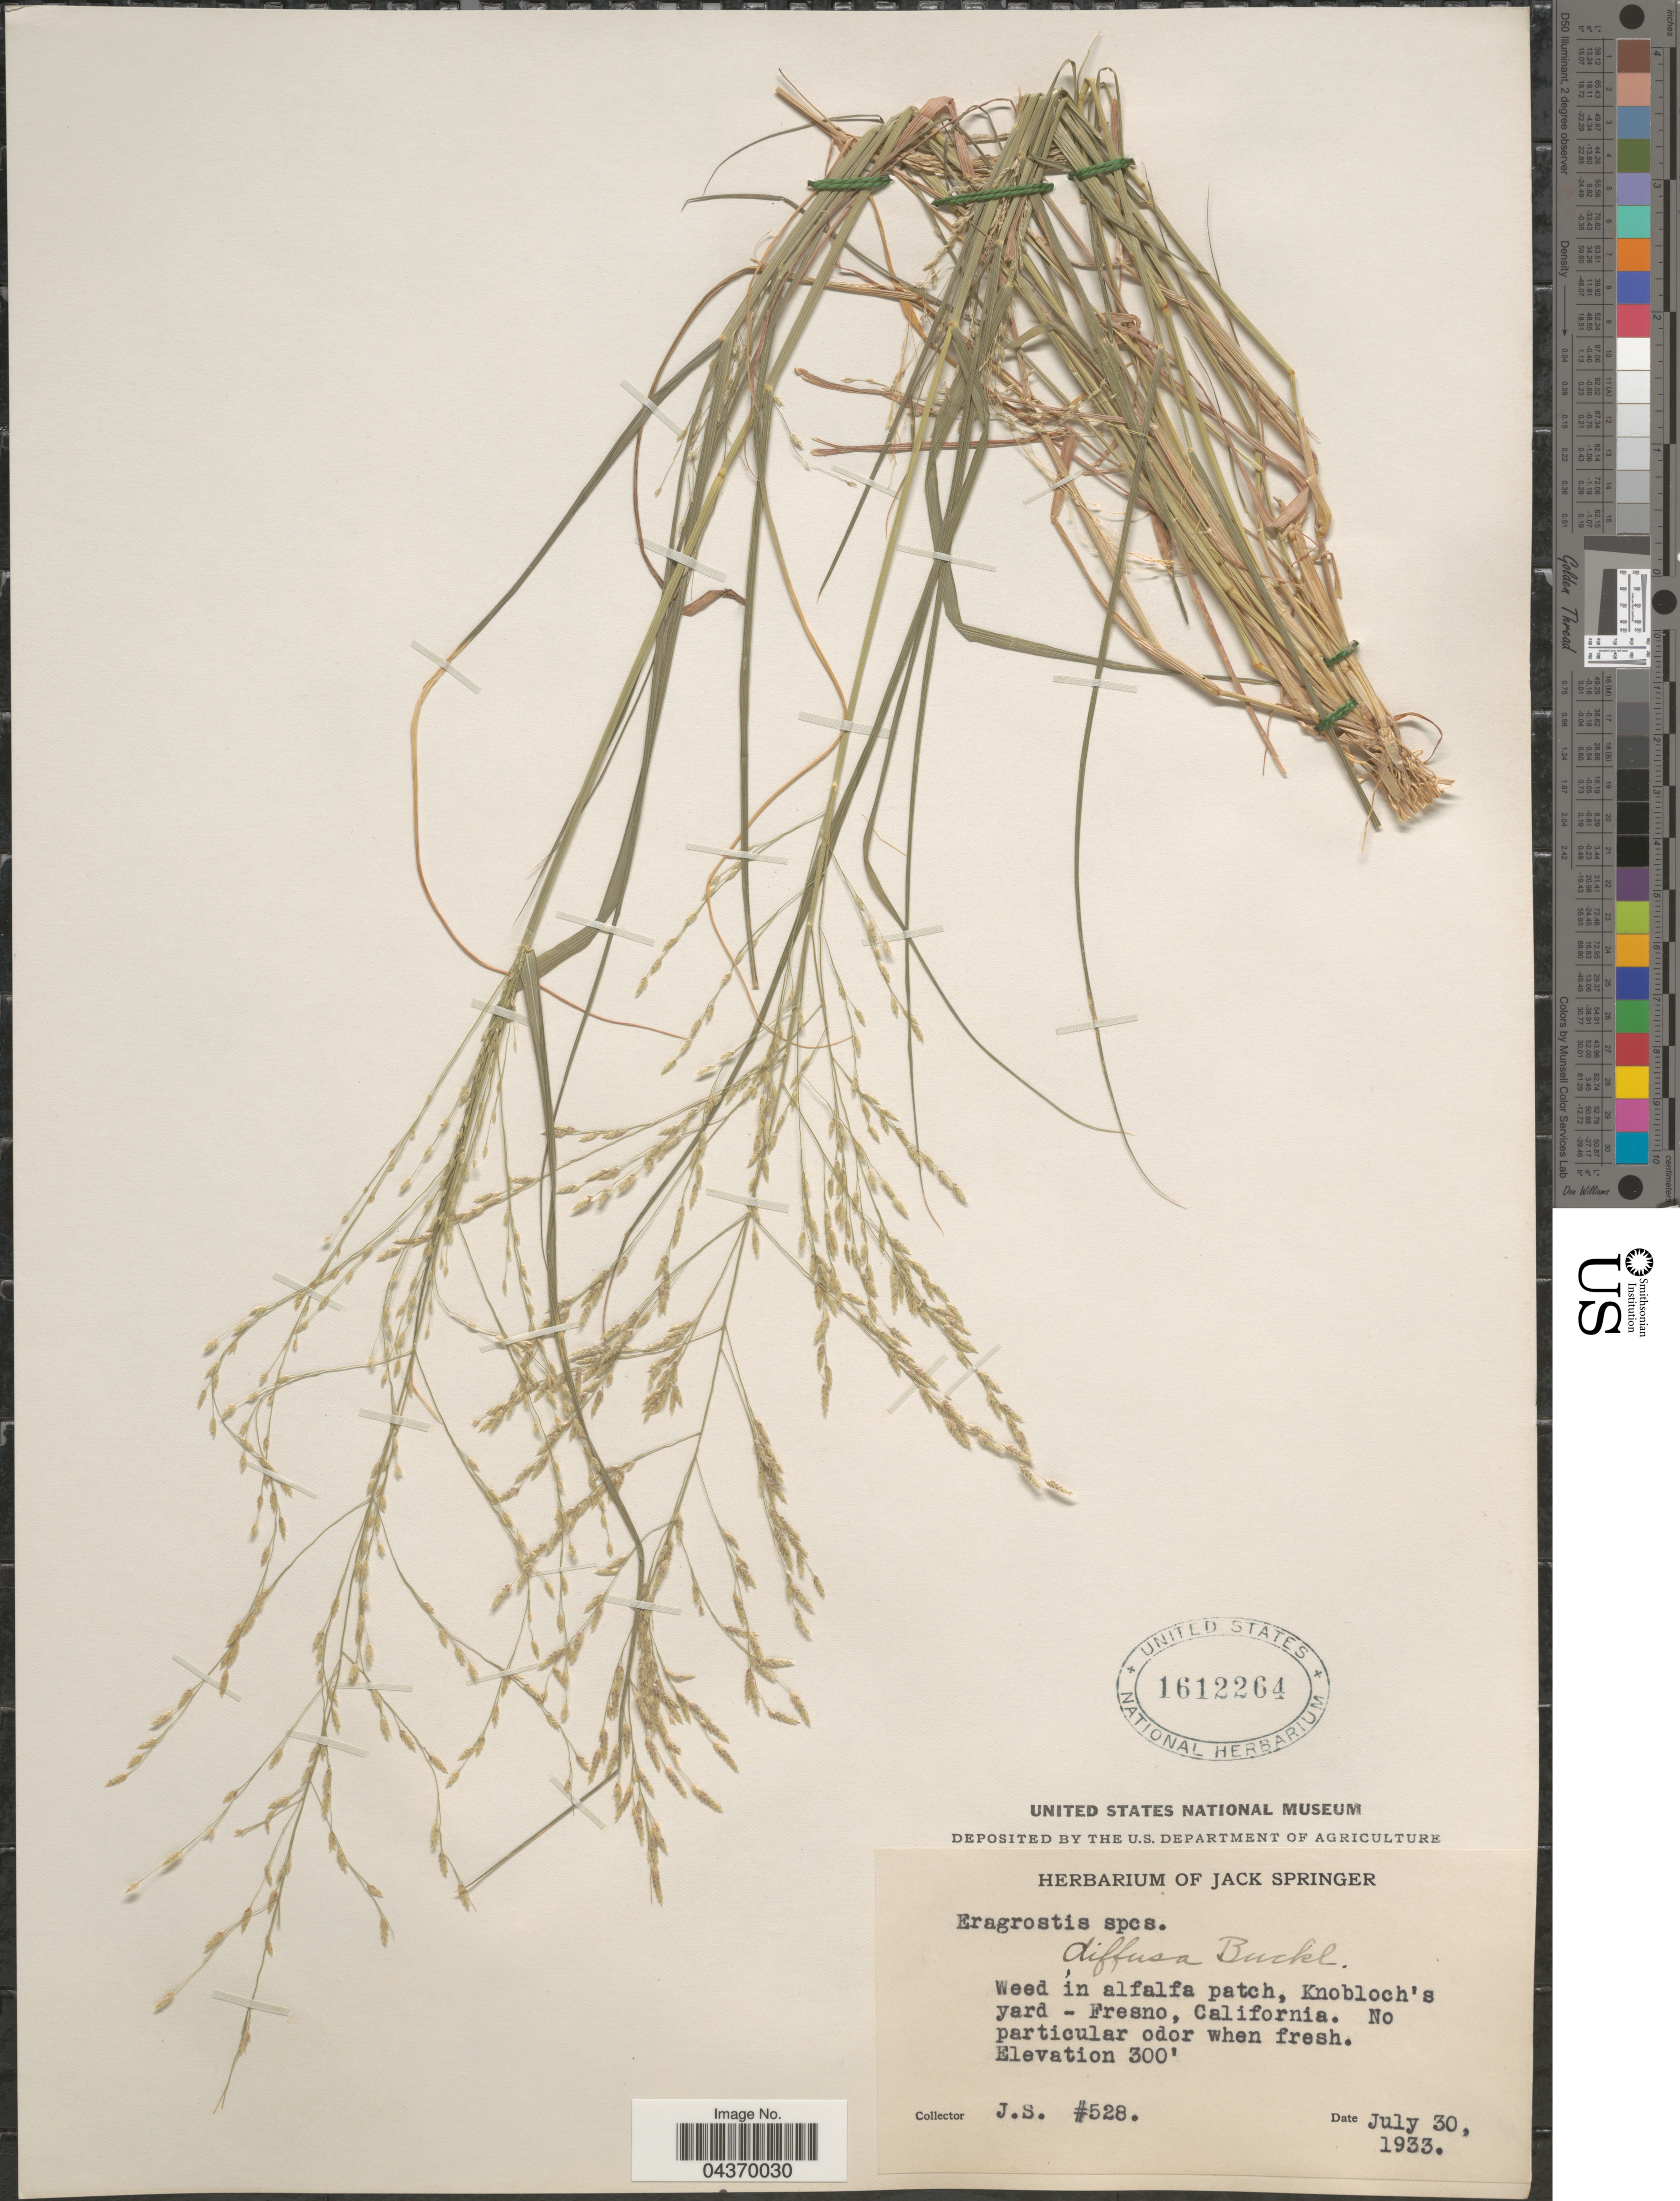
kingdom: Plantae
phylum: Tracheophyta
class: Liliopsida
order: Poales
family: Poaceae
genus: Eragrostis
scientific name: Eragrostis pectinacea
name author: (Michx.) Nees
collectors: J. Springer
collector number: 528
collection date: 1933-07-30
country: United States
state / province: California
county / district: Fresno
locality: In alfalfa patch, Knobloch's yard - Fresno.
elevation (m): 91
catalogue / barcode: US 1612264